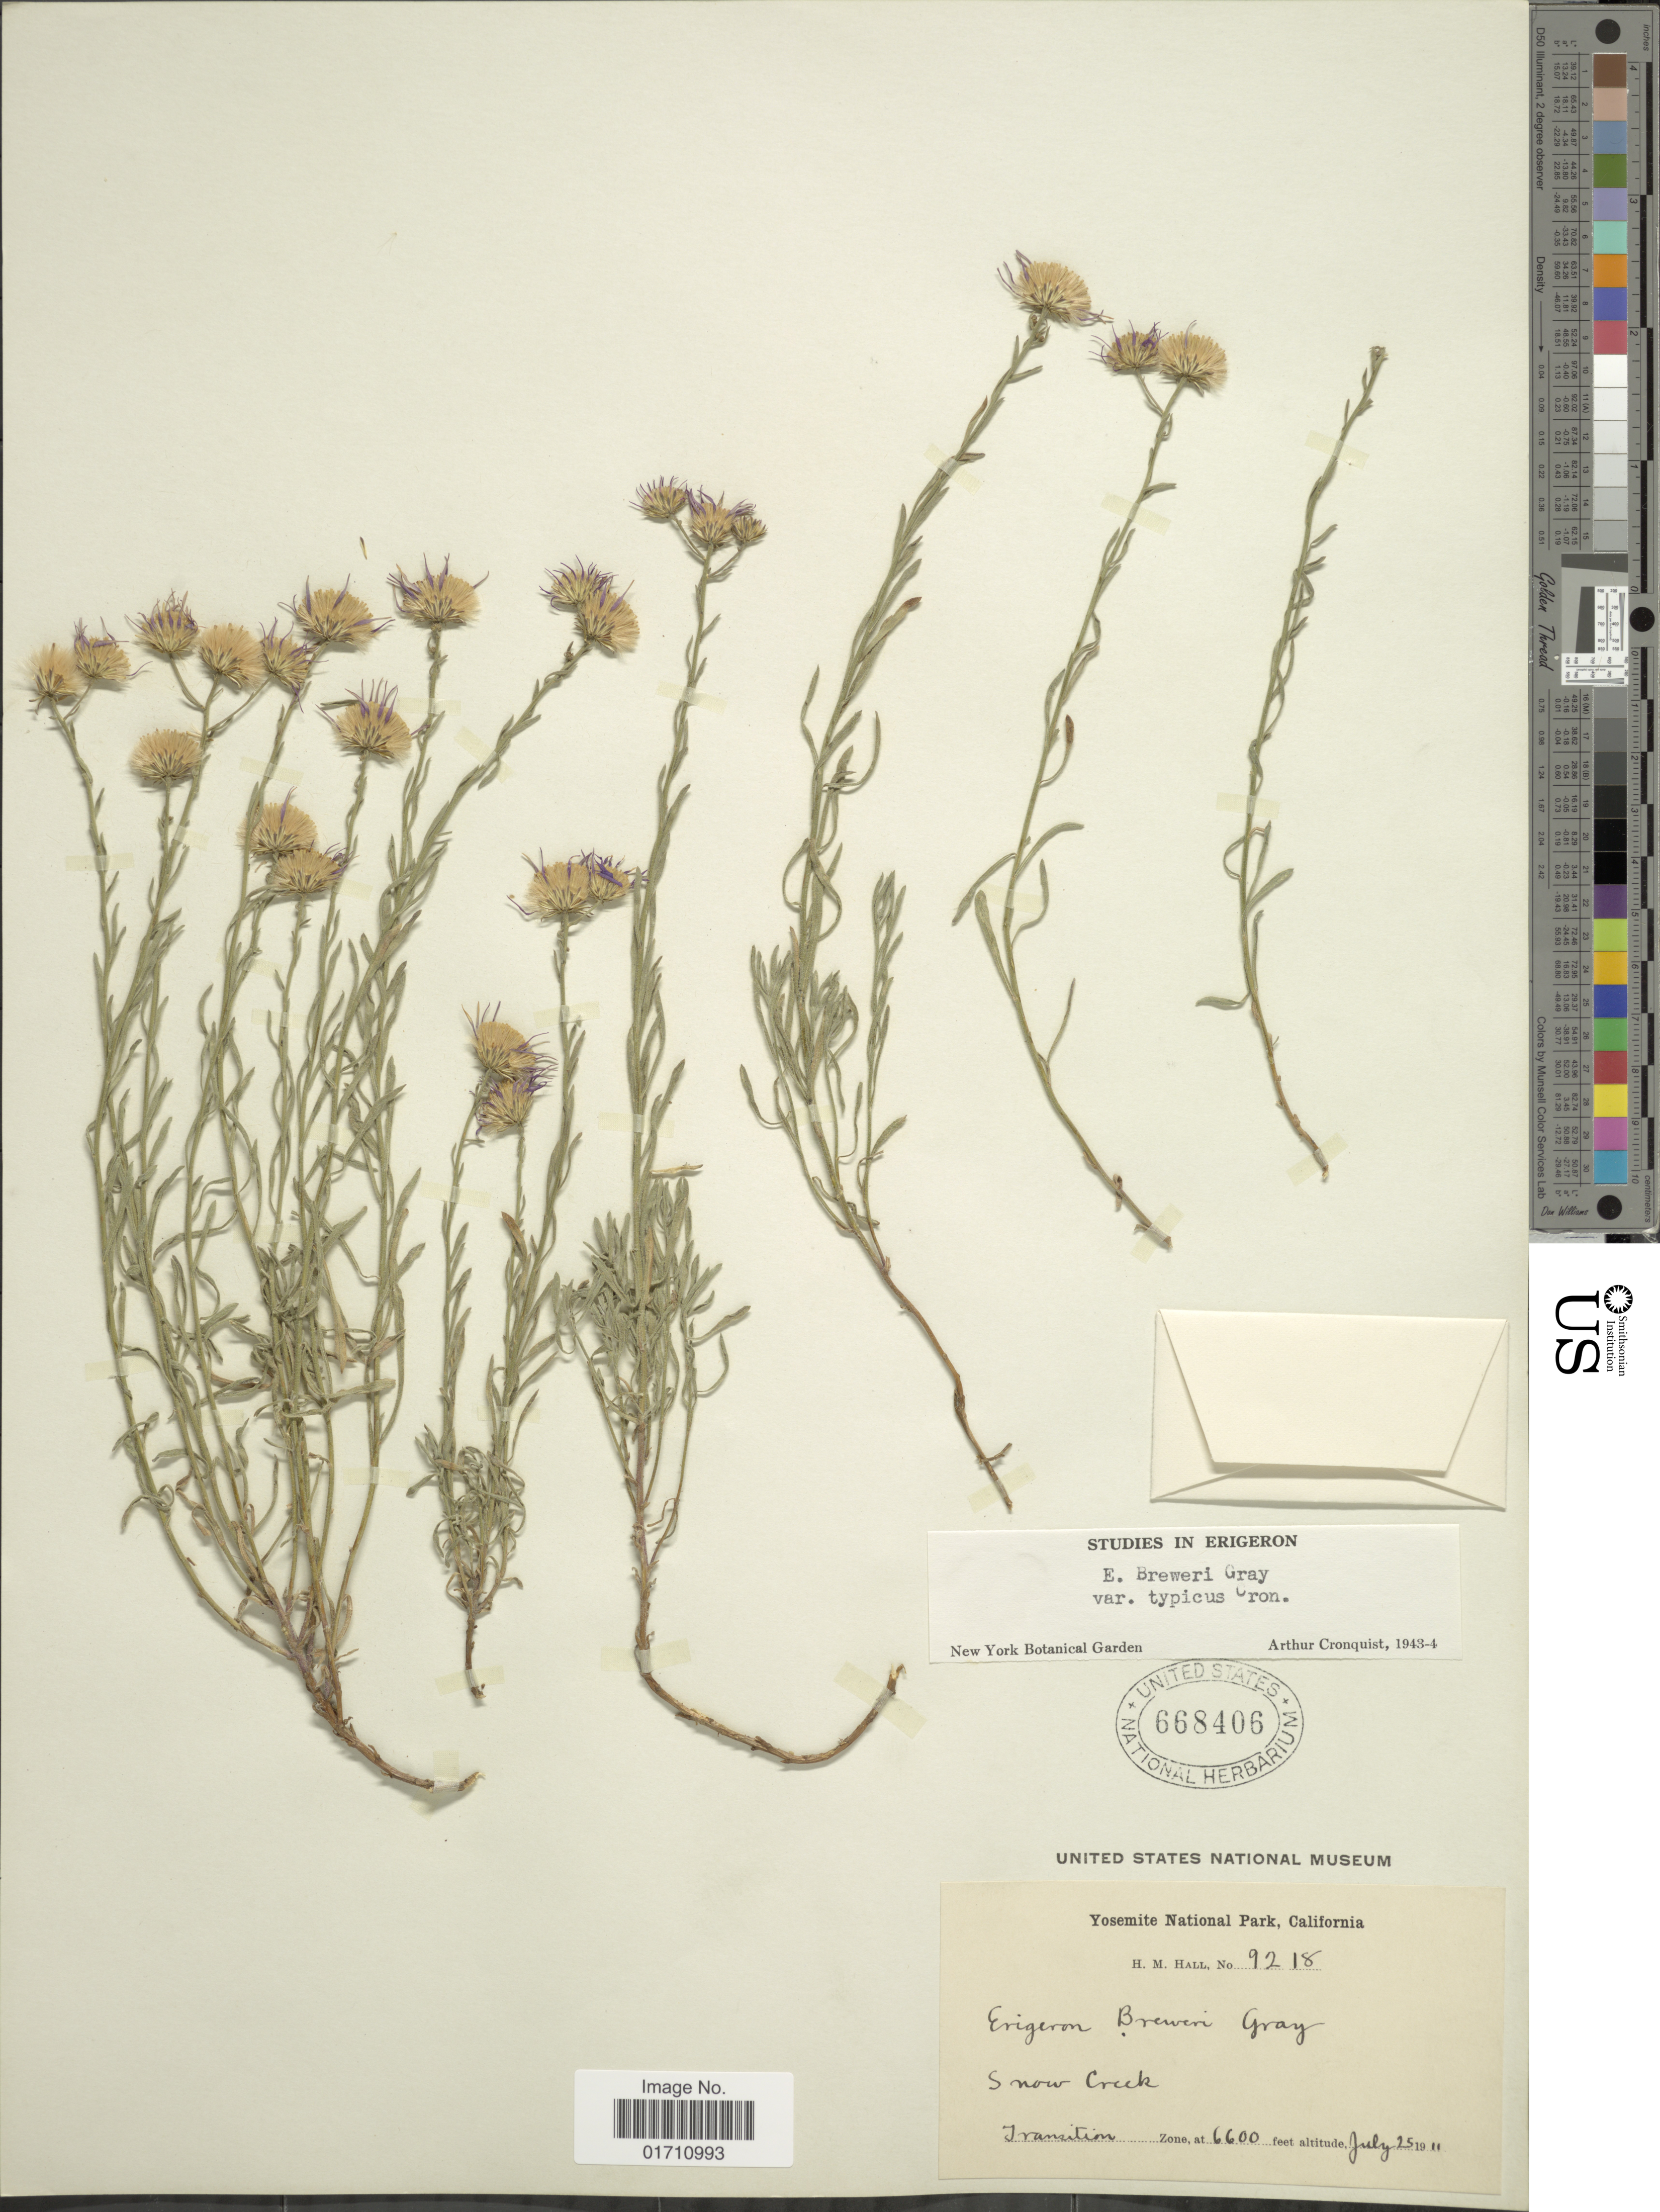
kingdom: Plantae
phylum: Tracheophyta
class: Magnoliopsida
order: Asterales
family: Asteraceae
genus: Erigeron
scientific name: Erigeron breweri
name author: A. Gray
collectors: H. M. Hall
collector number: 9218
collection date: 1911-07-25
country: United States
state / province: California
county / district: Mariposa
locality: Yosemite National Park, Snow Creek, Transistion Zone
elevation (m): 2012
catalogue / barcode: US 668406